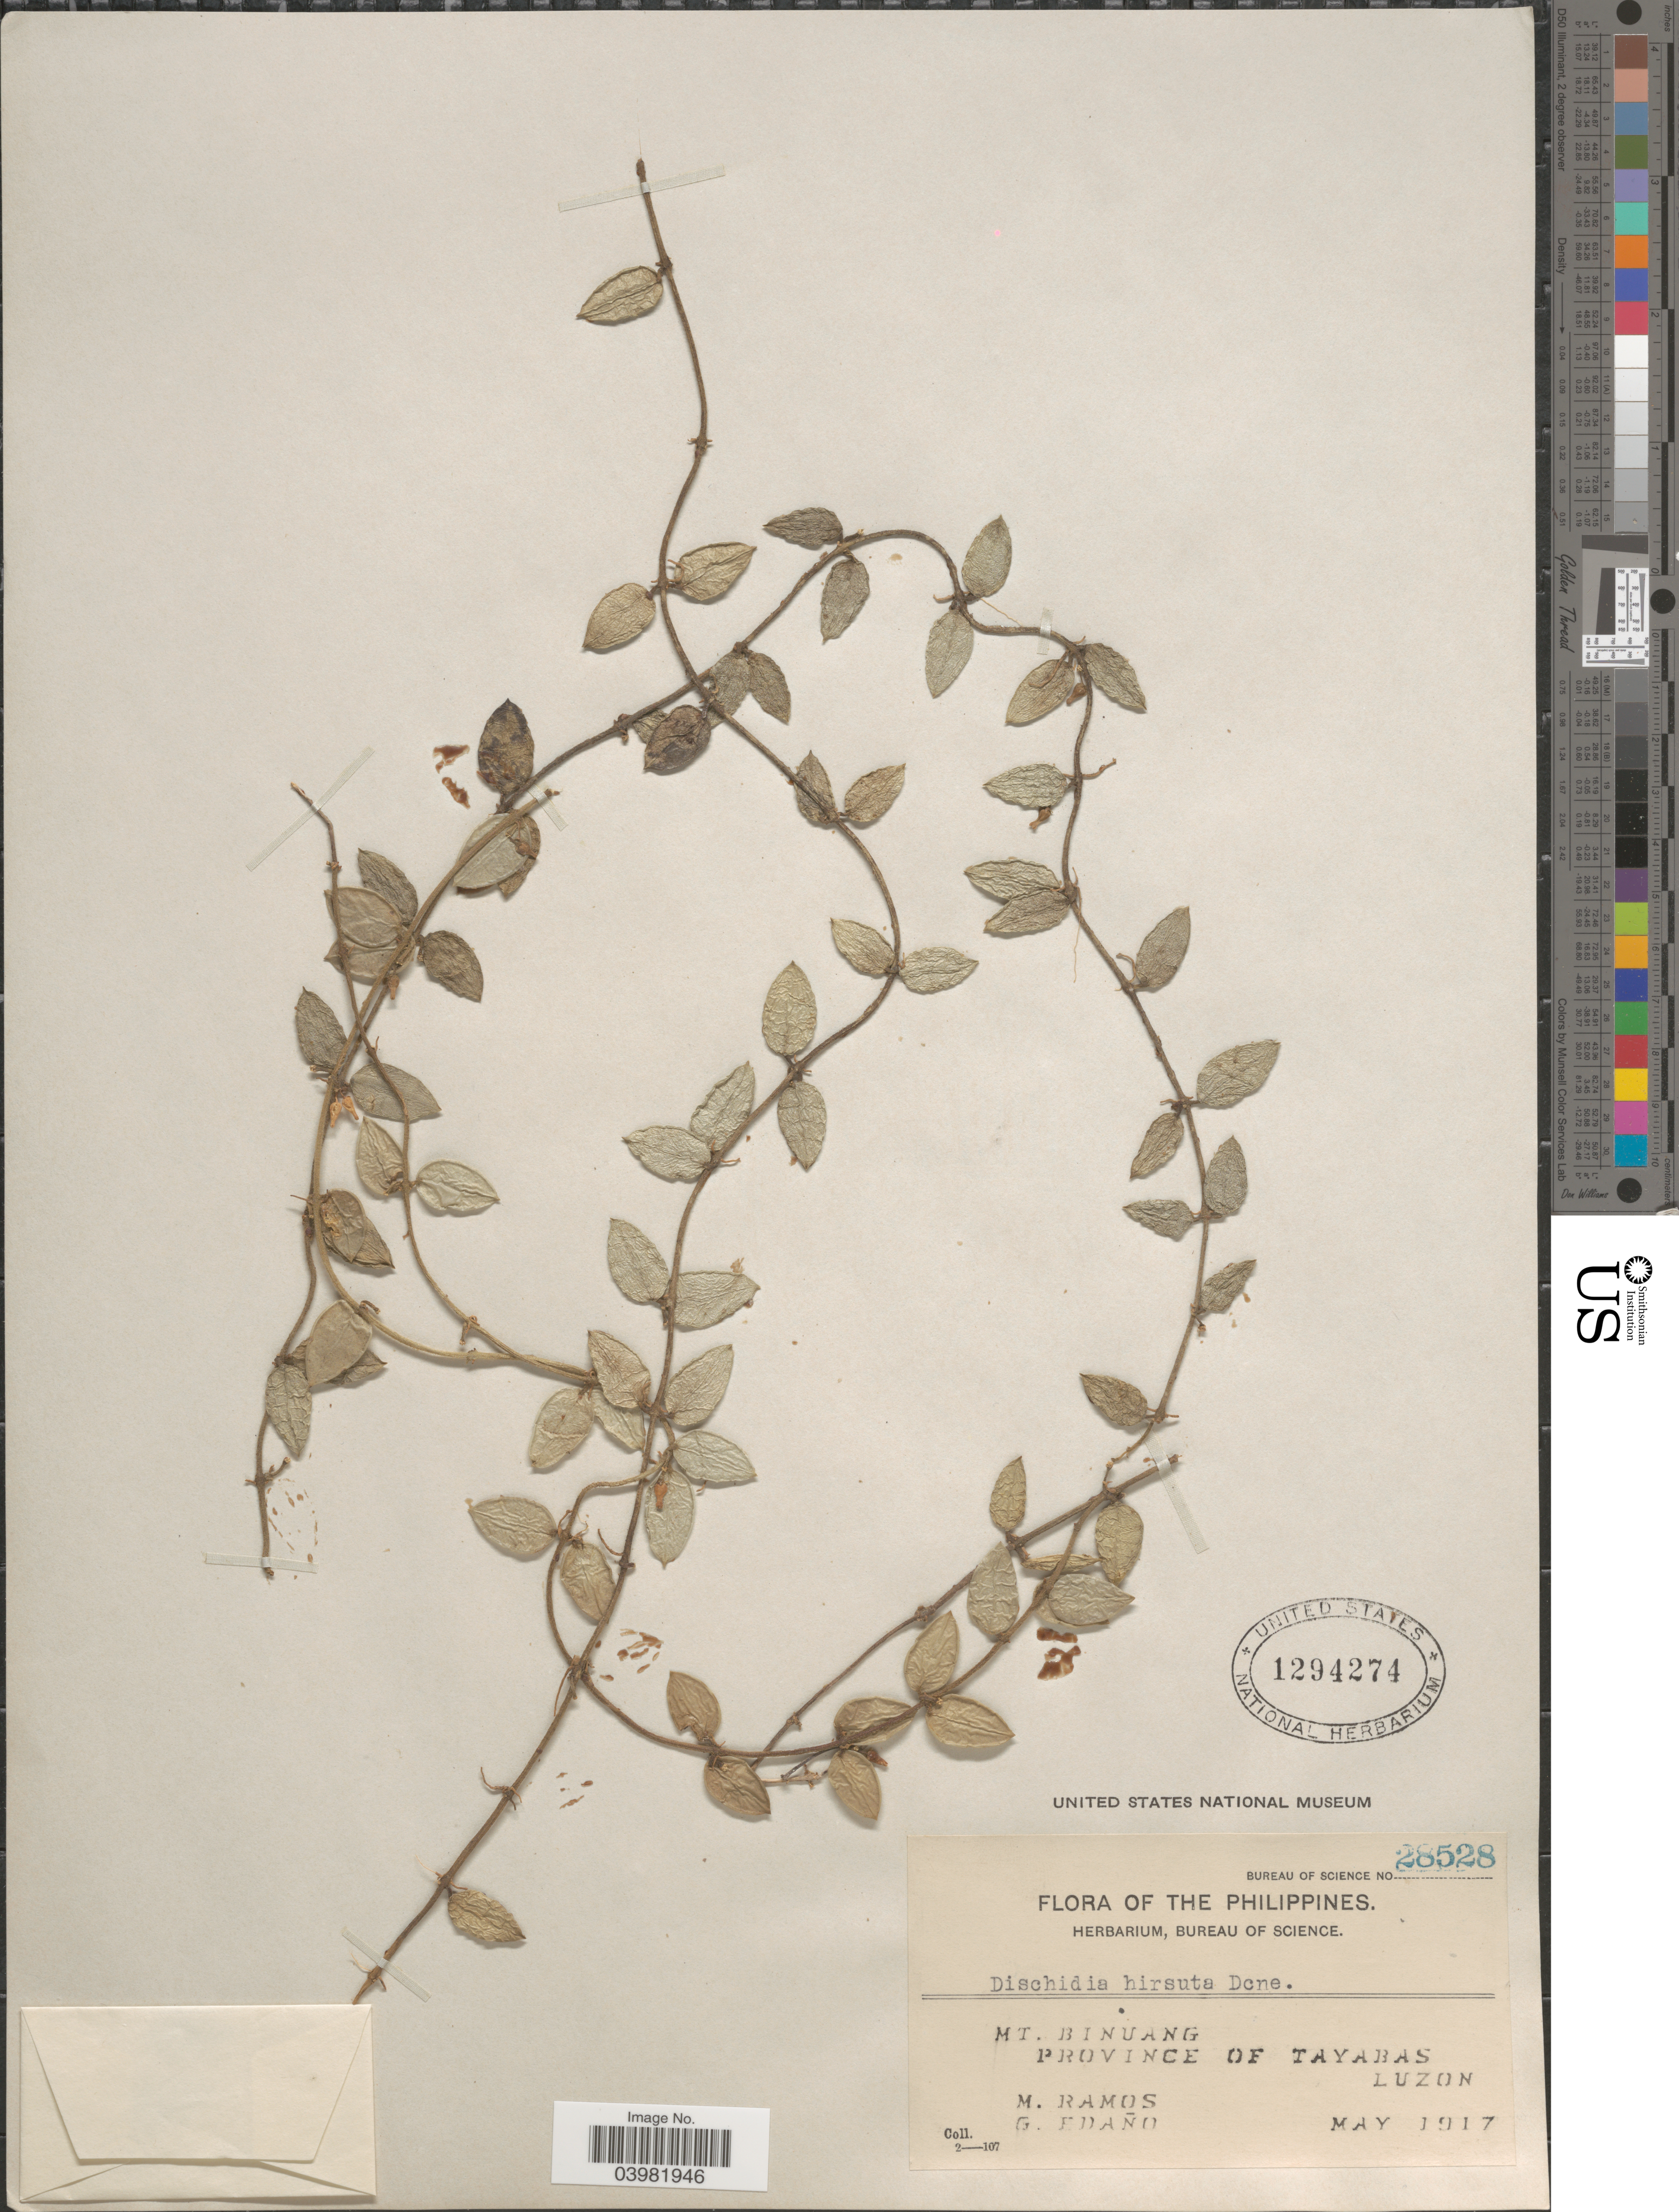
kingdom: Plantae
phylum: Tracheophyta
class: Magnoliopsida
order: Gentianales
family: Apocynaceae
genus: Dischidia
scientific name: Dischidia hirsuta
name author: (Blume) Decne.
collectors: M. Ramos & G. Edaño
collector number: Bureau of Science 28528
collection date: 1917-05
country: Philippines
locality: Mt. Binuang. Province of Tayabas. Luzon.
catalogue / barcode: US 1294274